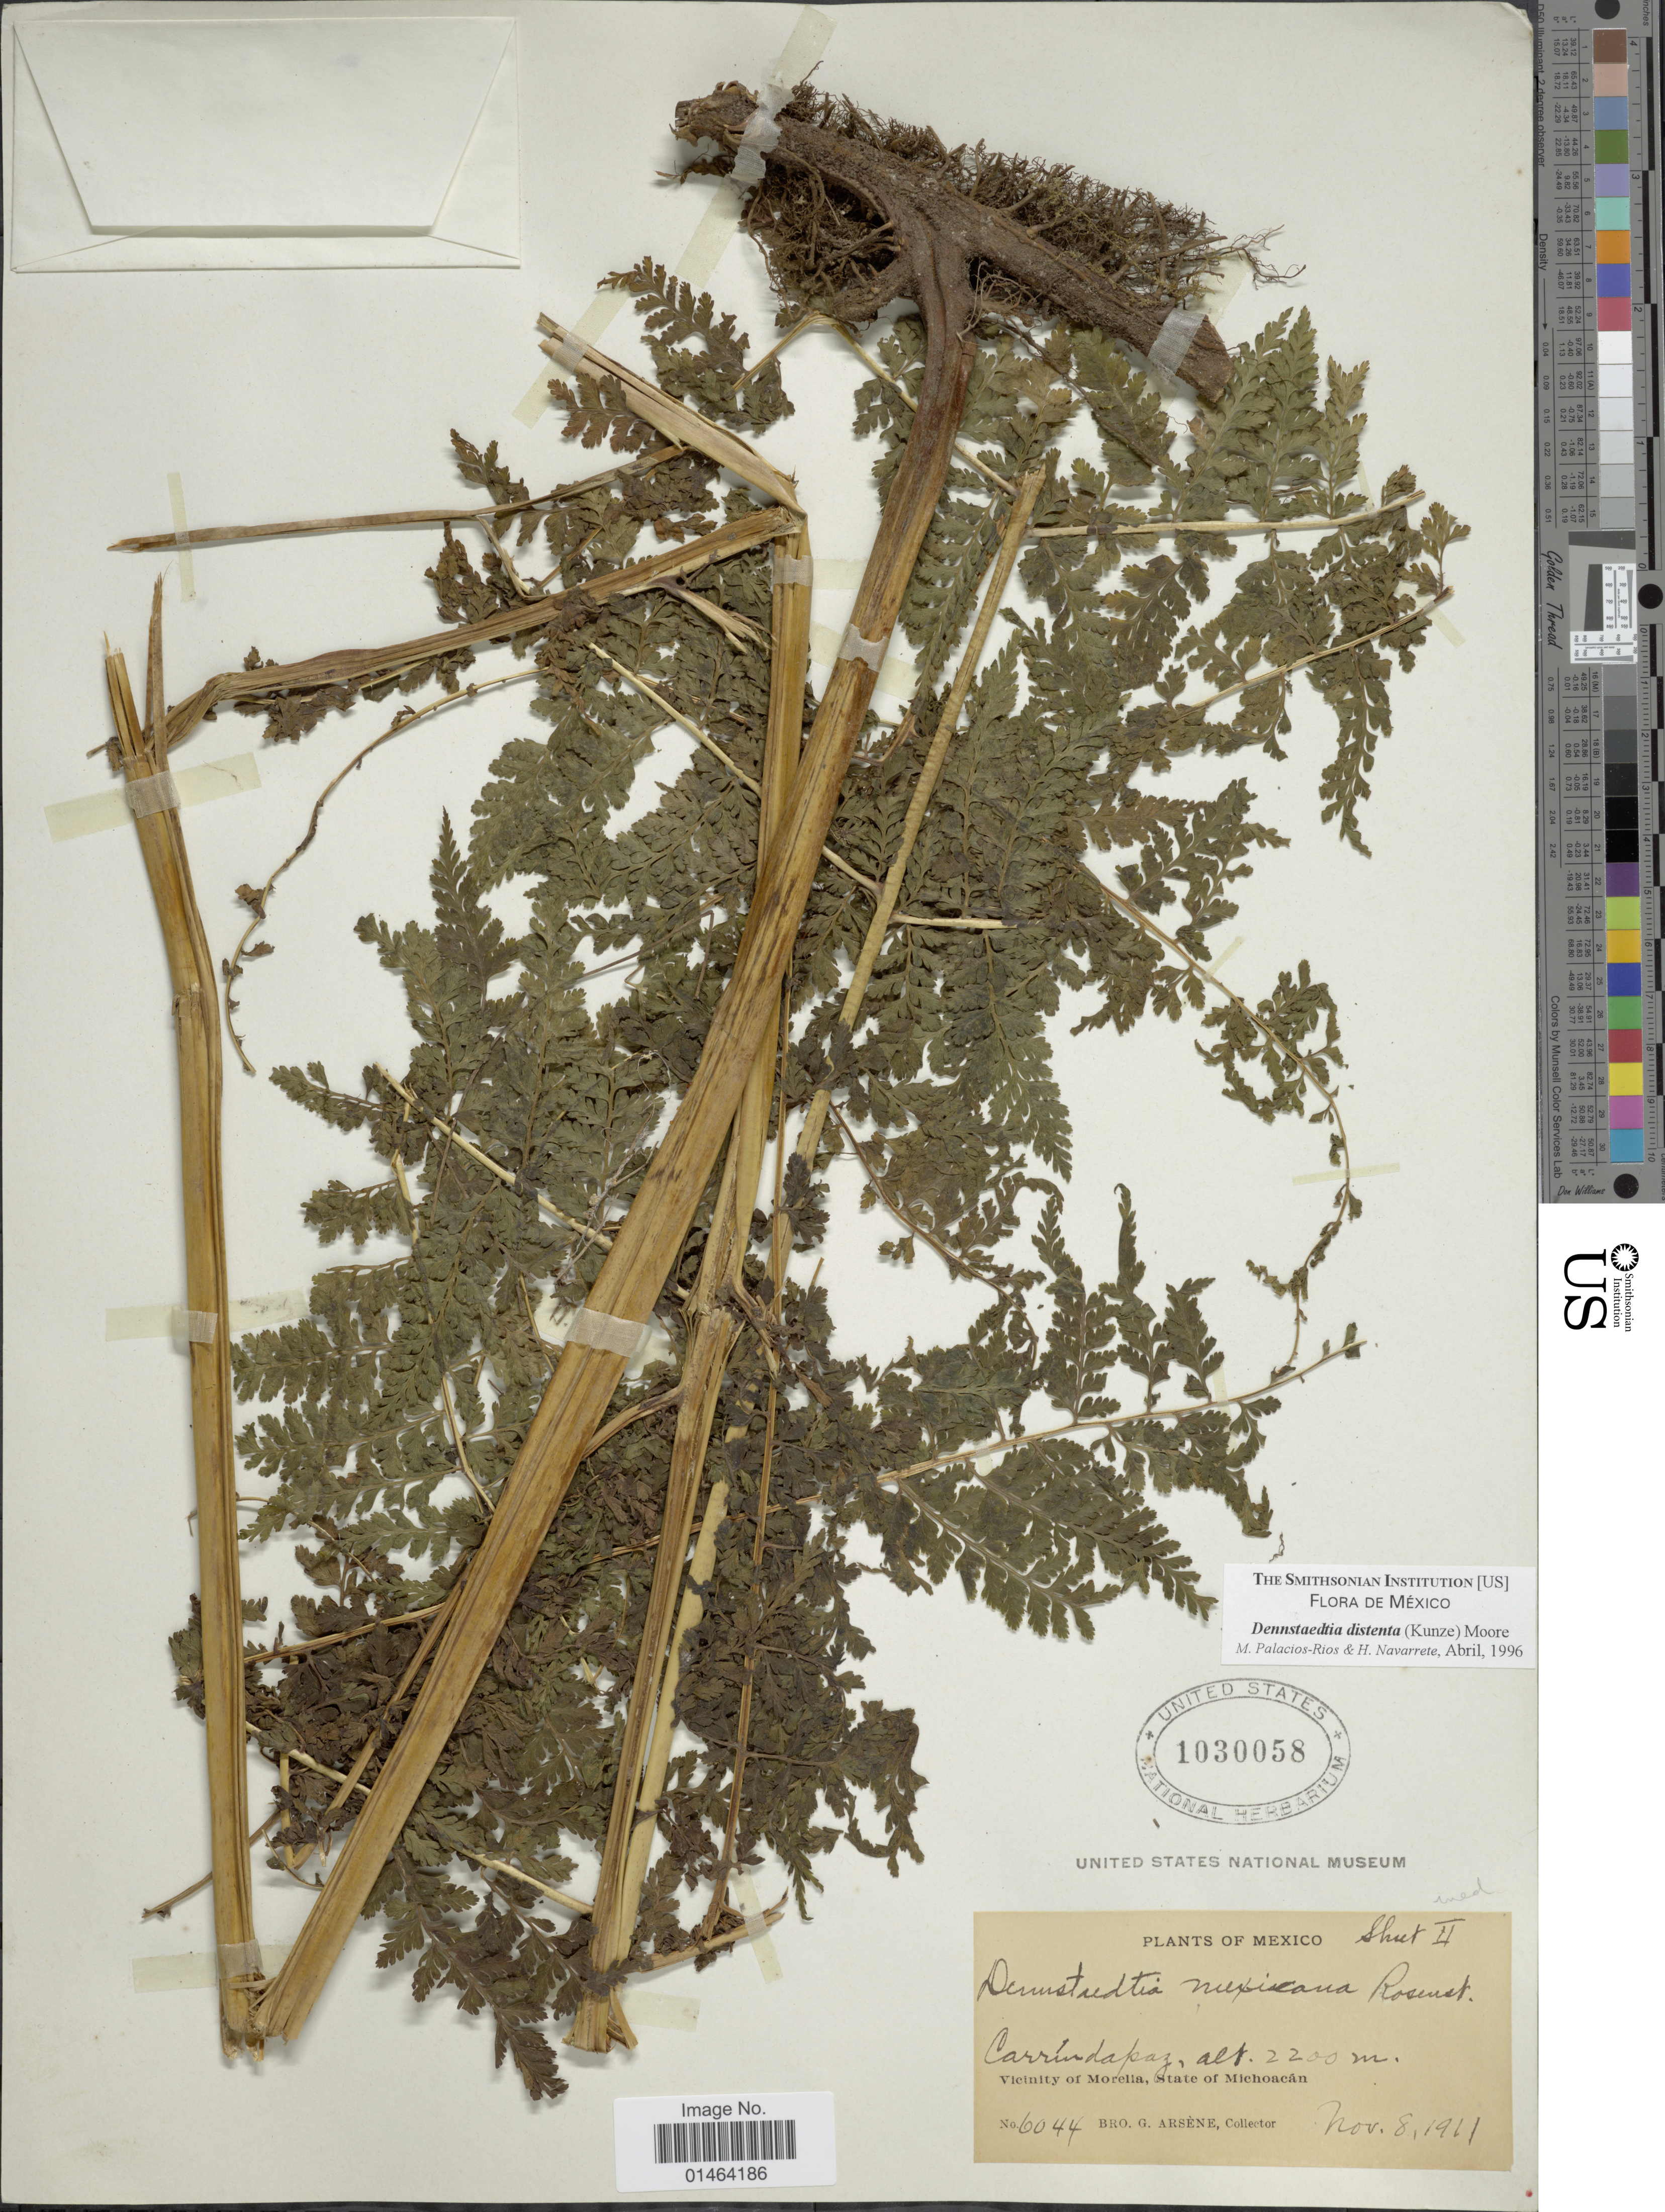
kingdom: Plantae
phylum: Tracheophyta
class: Polypodiopsida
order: Polypodiales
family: Dennstaedtiaceae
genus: Dennstaedtia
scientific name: Dennstaedtia distenta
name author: (Kunze) T. Moore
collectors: Bro. G. Arsène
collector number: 6044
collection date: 1911-11-08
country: Mexico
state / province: Michoacán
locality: Carríndapaz. Vicinity of Morelia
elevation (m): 2200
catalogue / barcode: US 1030058